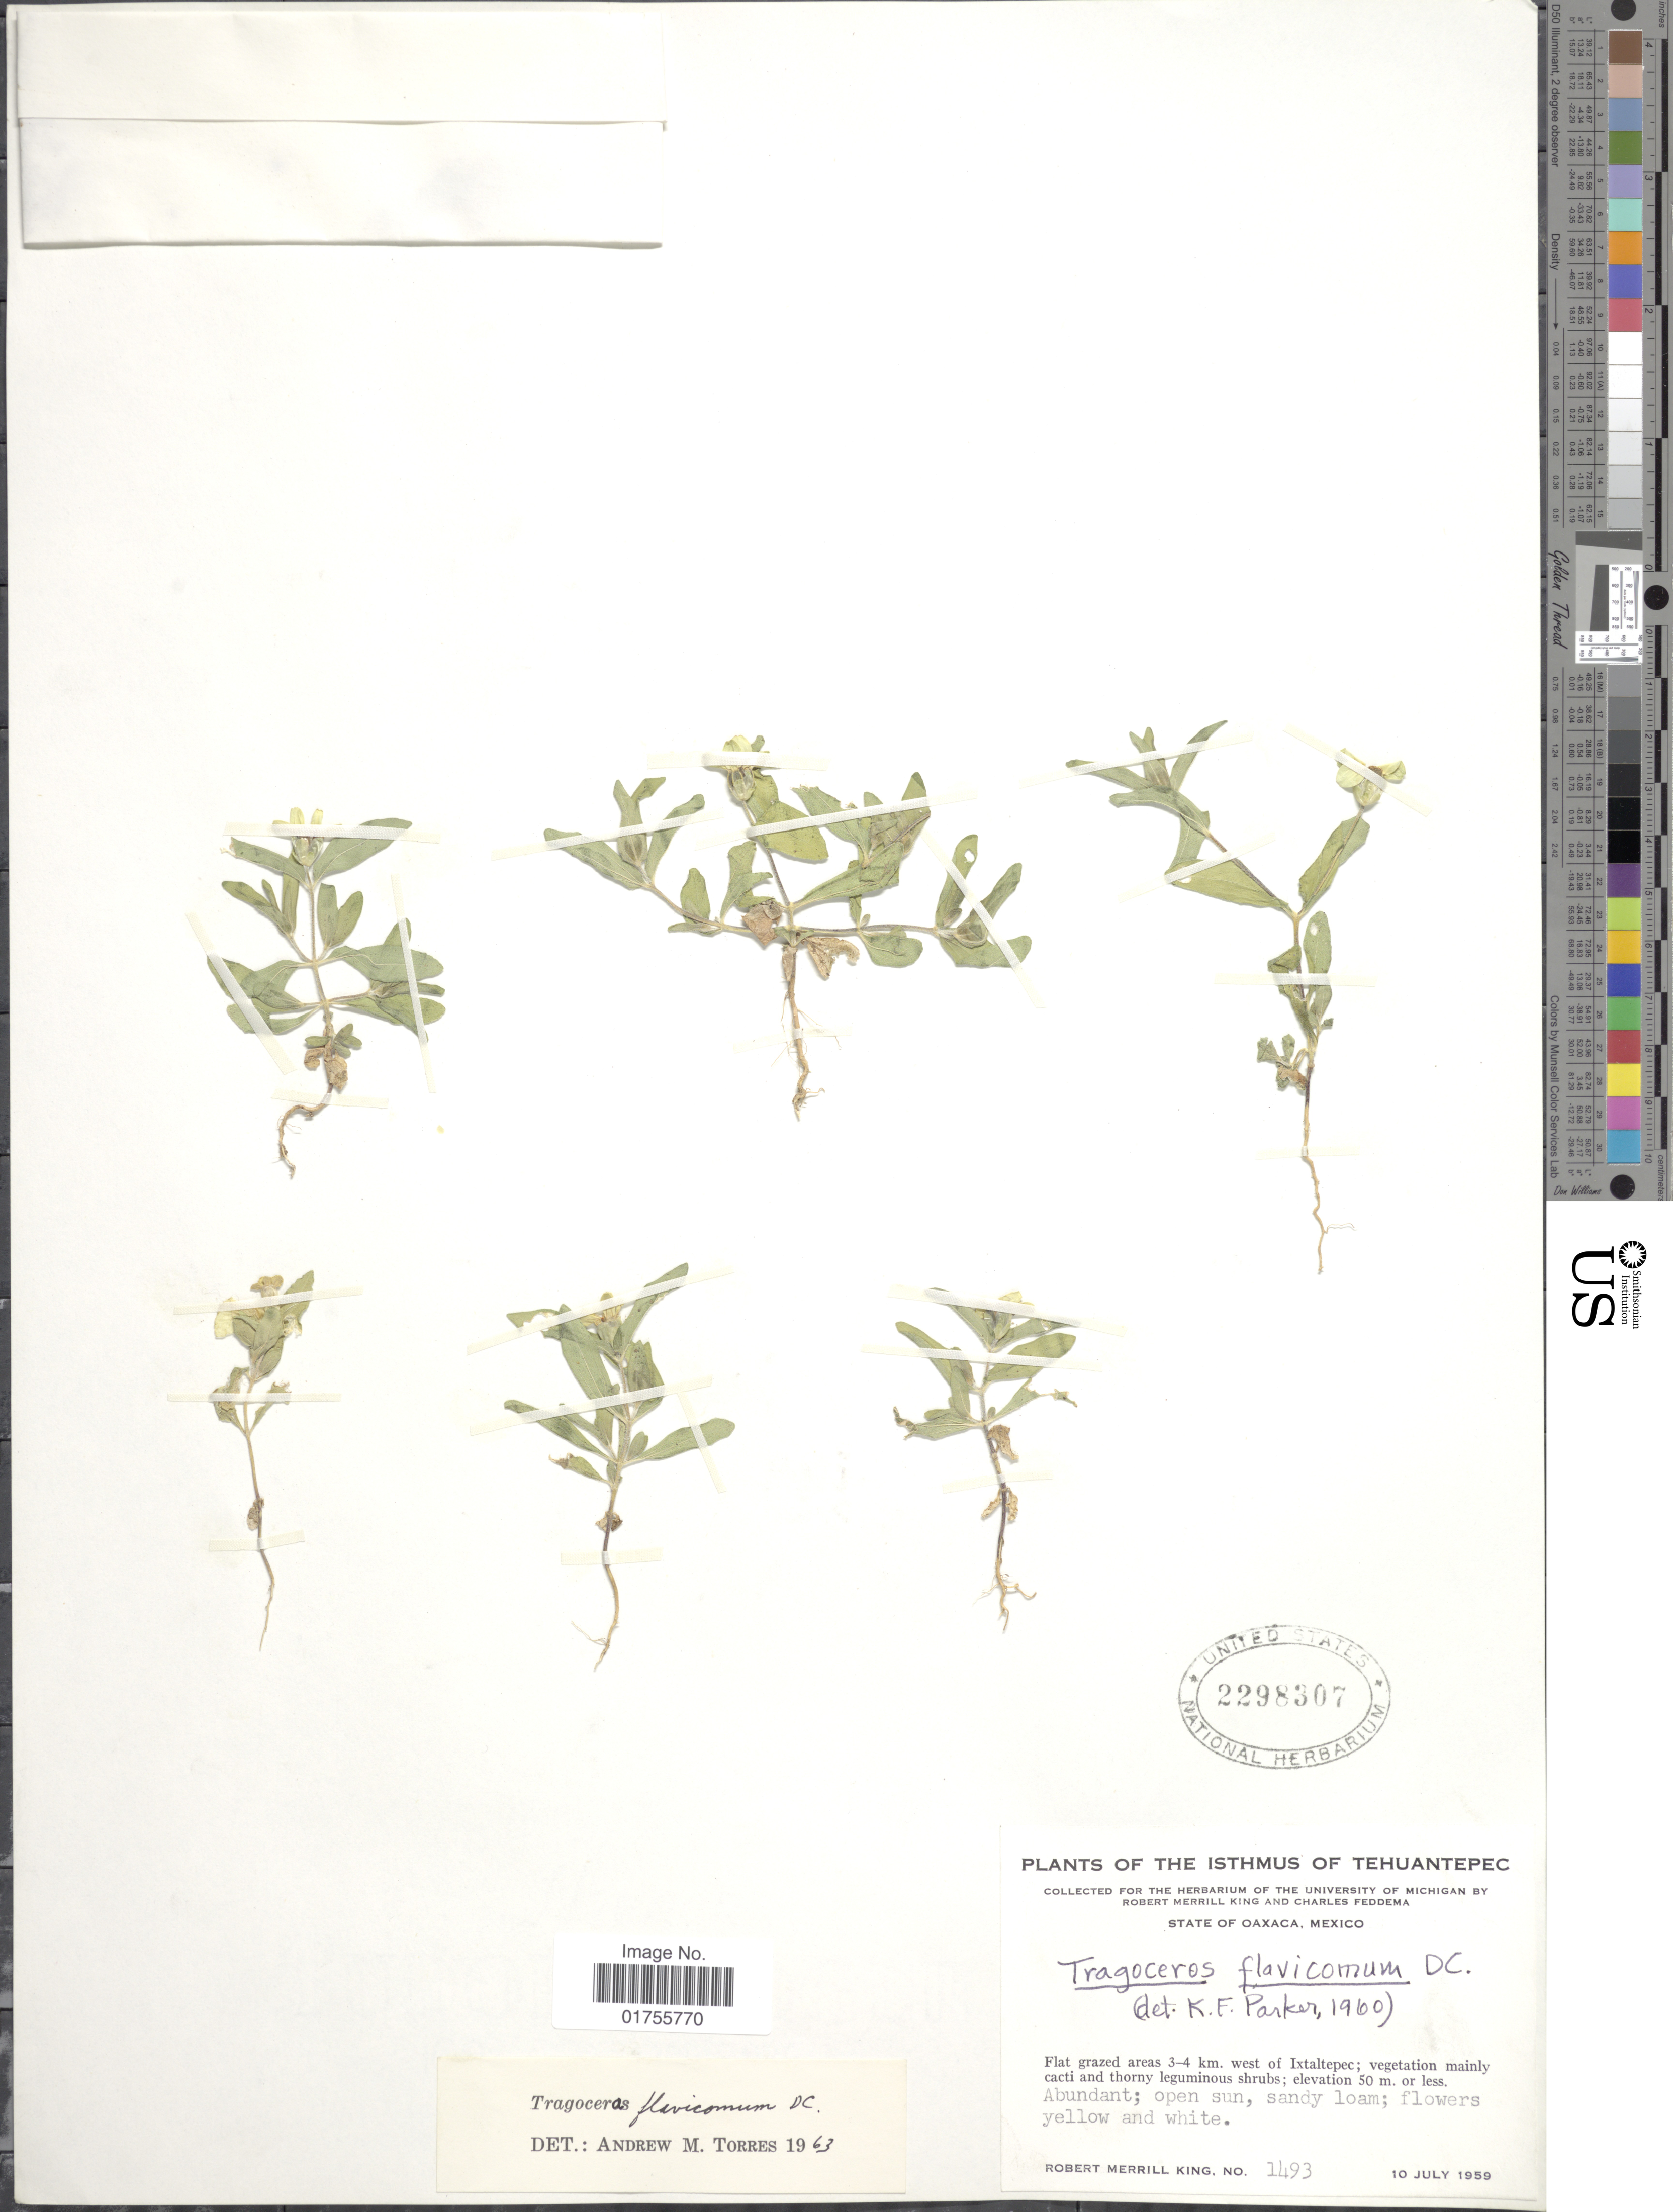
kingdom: Plantae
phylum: Tracheophyta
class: Magnoliopsida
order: Asterales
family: Asteraceae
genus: Tragoceros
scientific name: Tragoceros flavicomum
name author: DC.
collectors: R. M. King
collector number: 1493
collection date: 1959-07-10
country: Mexico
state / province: Oaxaca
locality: The Isthmus of Tehuantepec, Flat grazed areas 3-4 km. west of Ixtaltepec; vegetation mainly cacti and thorny leguminous shrubs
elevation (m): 50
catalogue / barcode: US 2298307